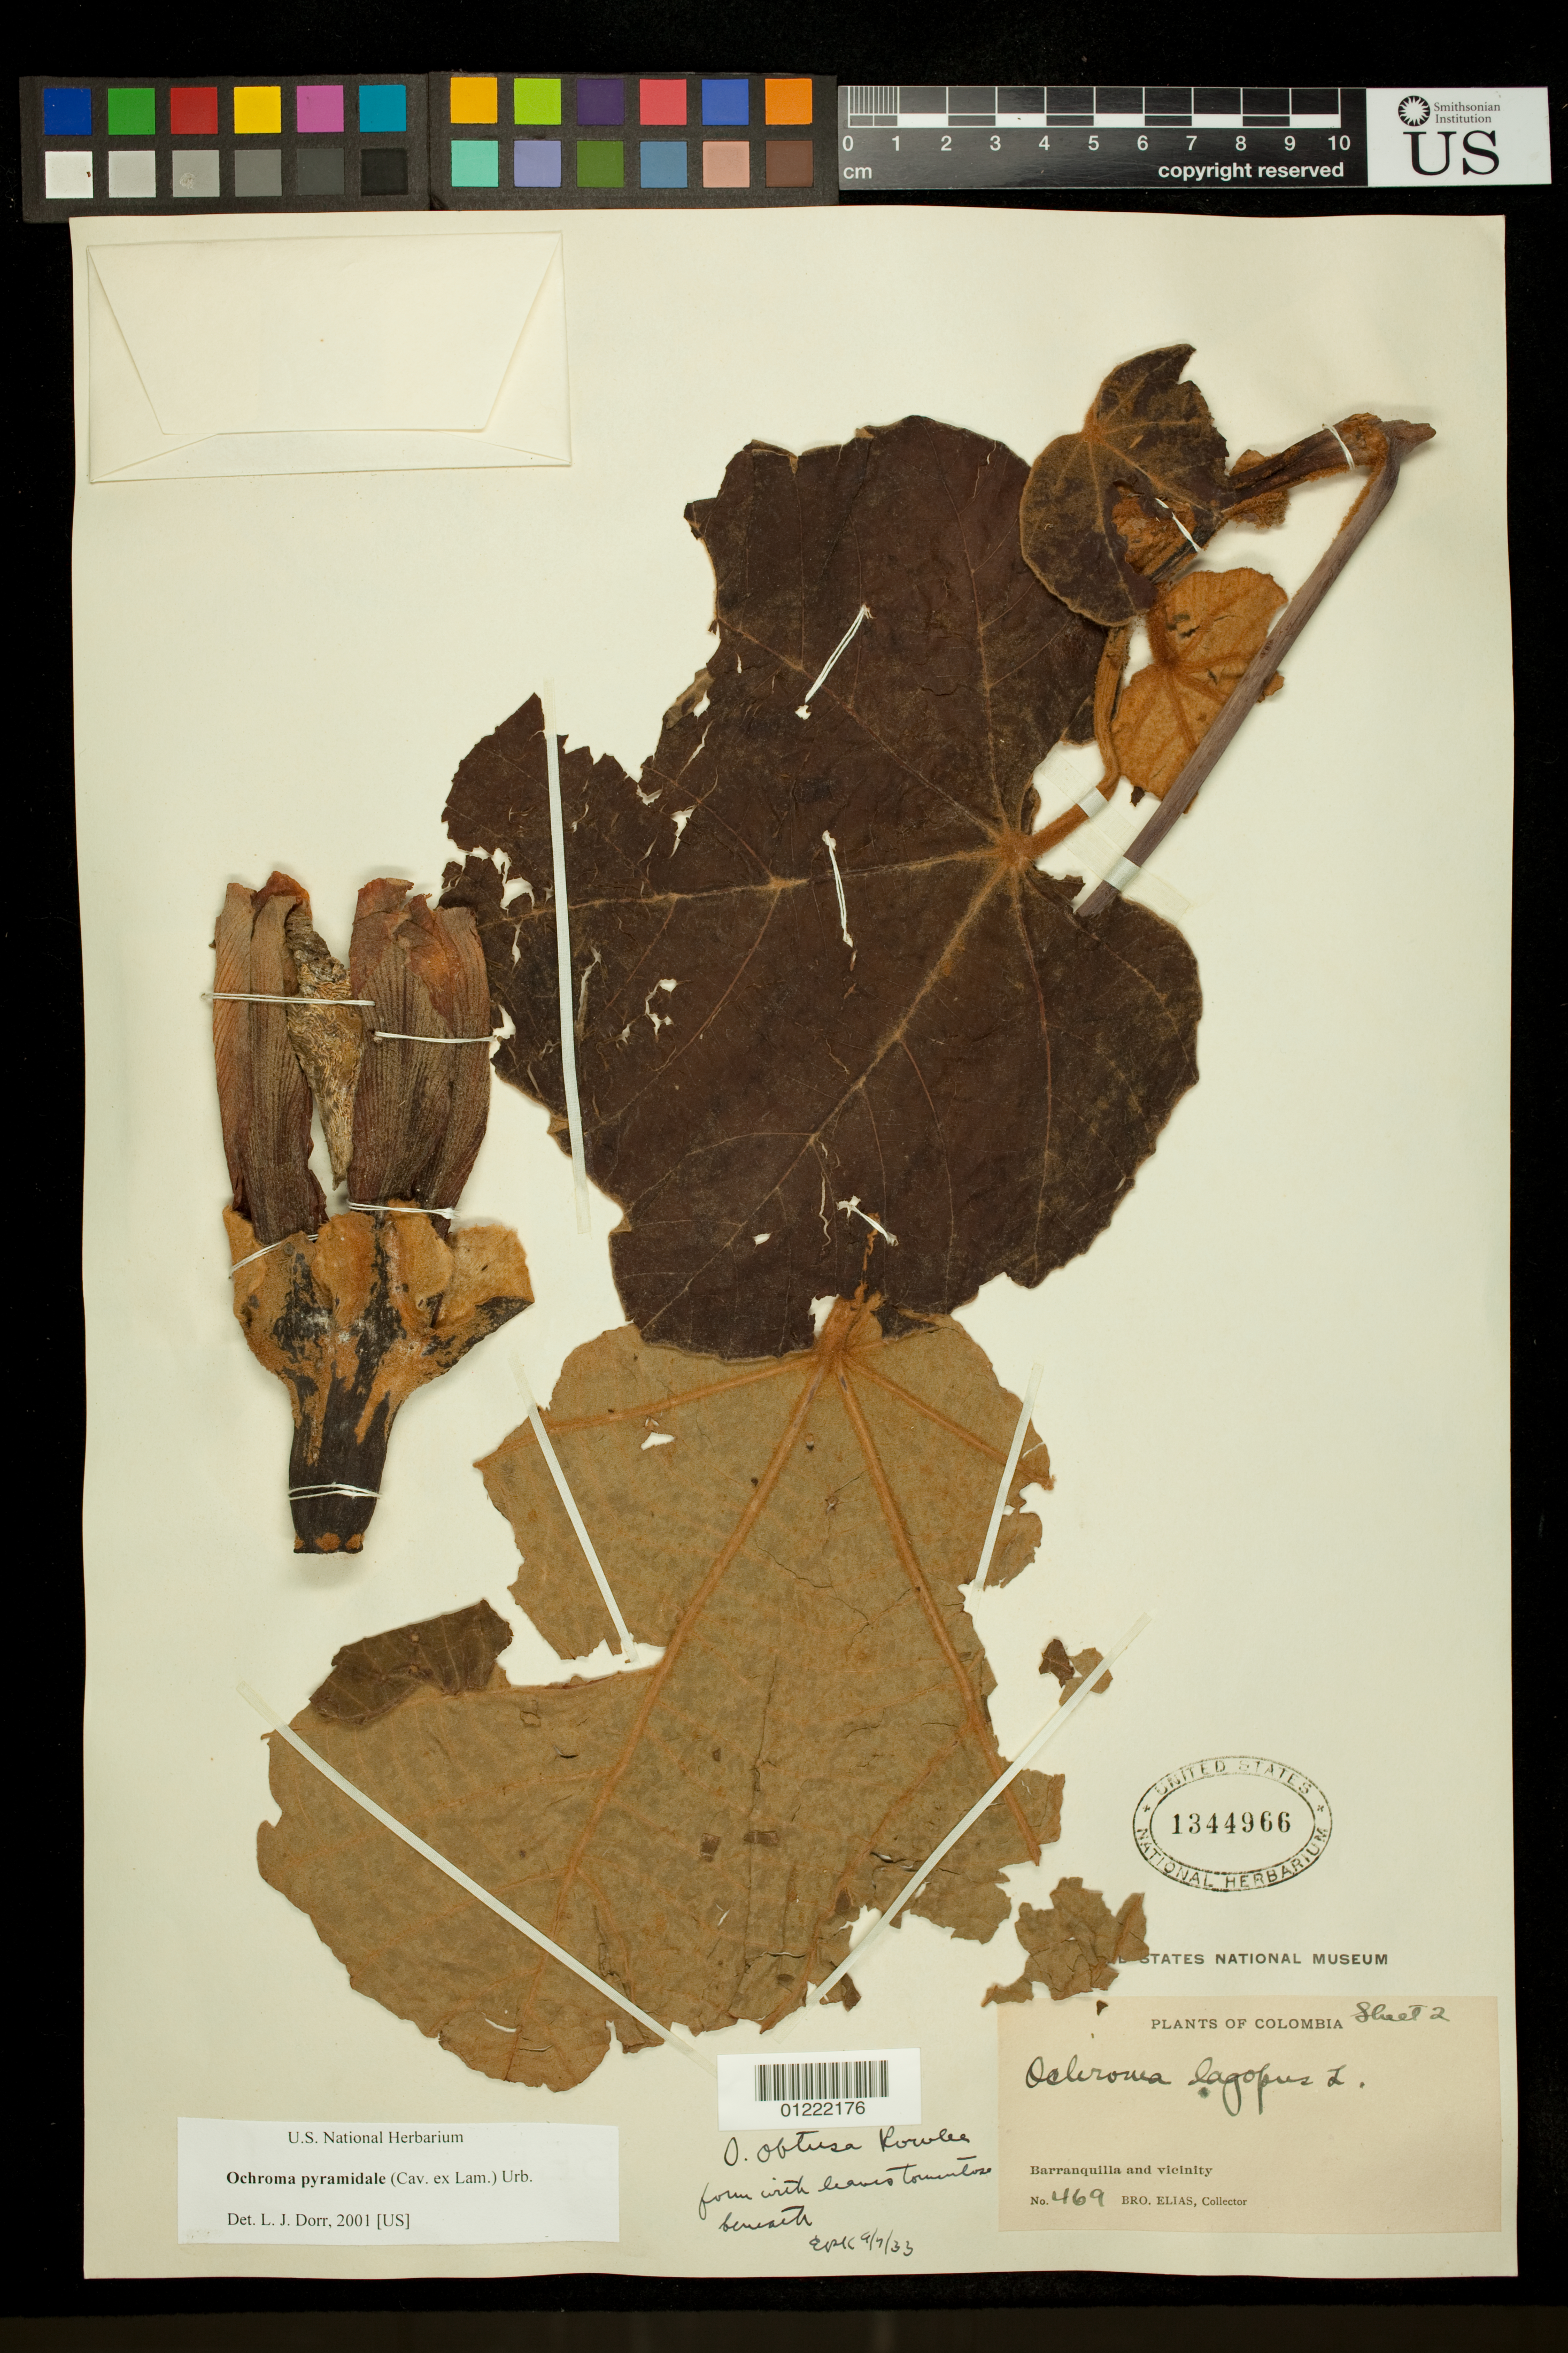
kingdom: Plantae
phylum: Tracheophyta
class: Magnoliopsida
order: Malvales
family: Malvaceae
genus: Ochroma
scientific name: Ochroma pyramidale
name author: (Cav. ex Lam.) Urb.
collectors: Bro. Elias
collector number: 469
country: Colombia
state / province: Atlántico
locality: Barranquilla and vicinity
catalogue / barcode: US 1344966